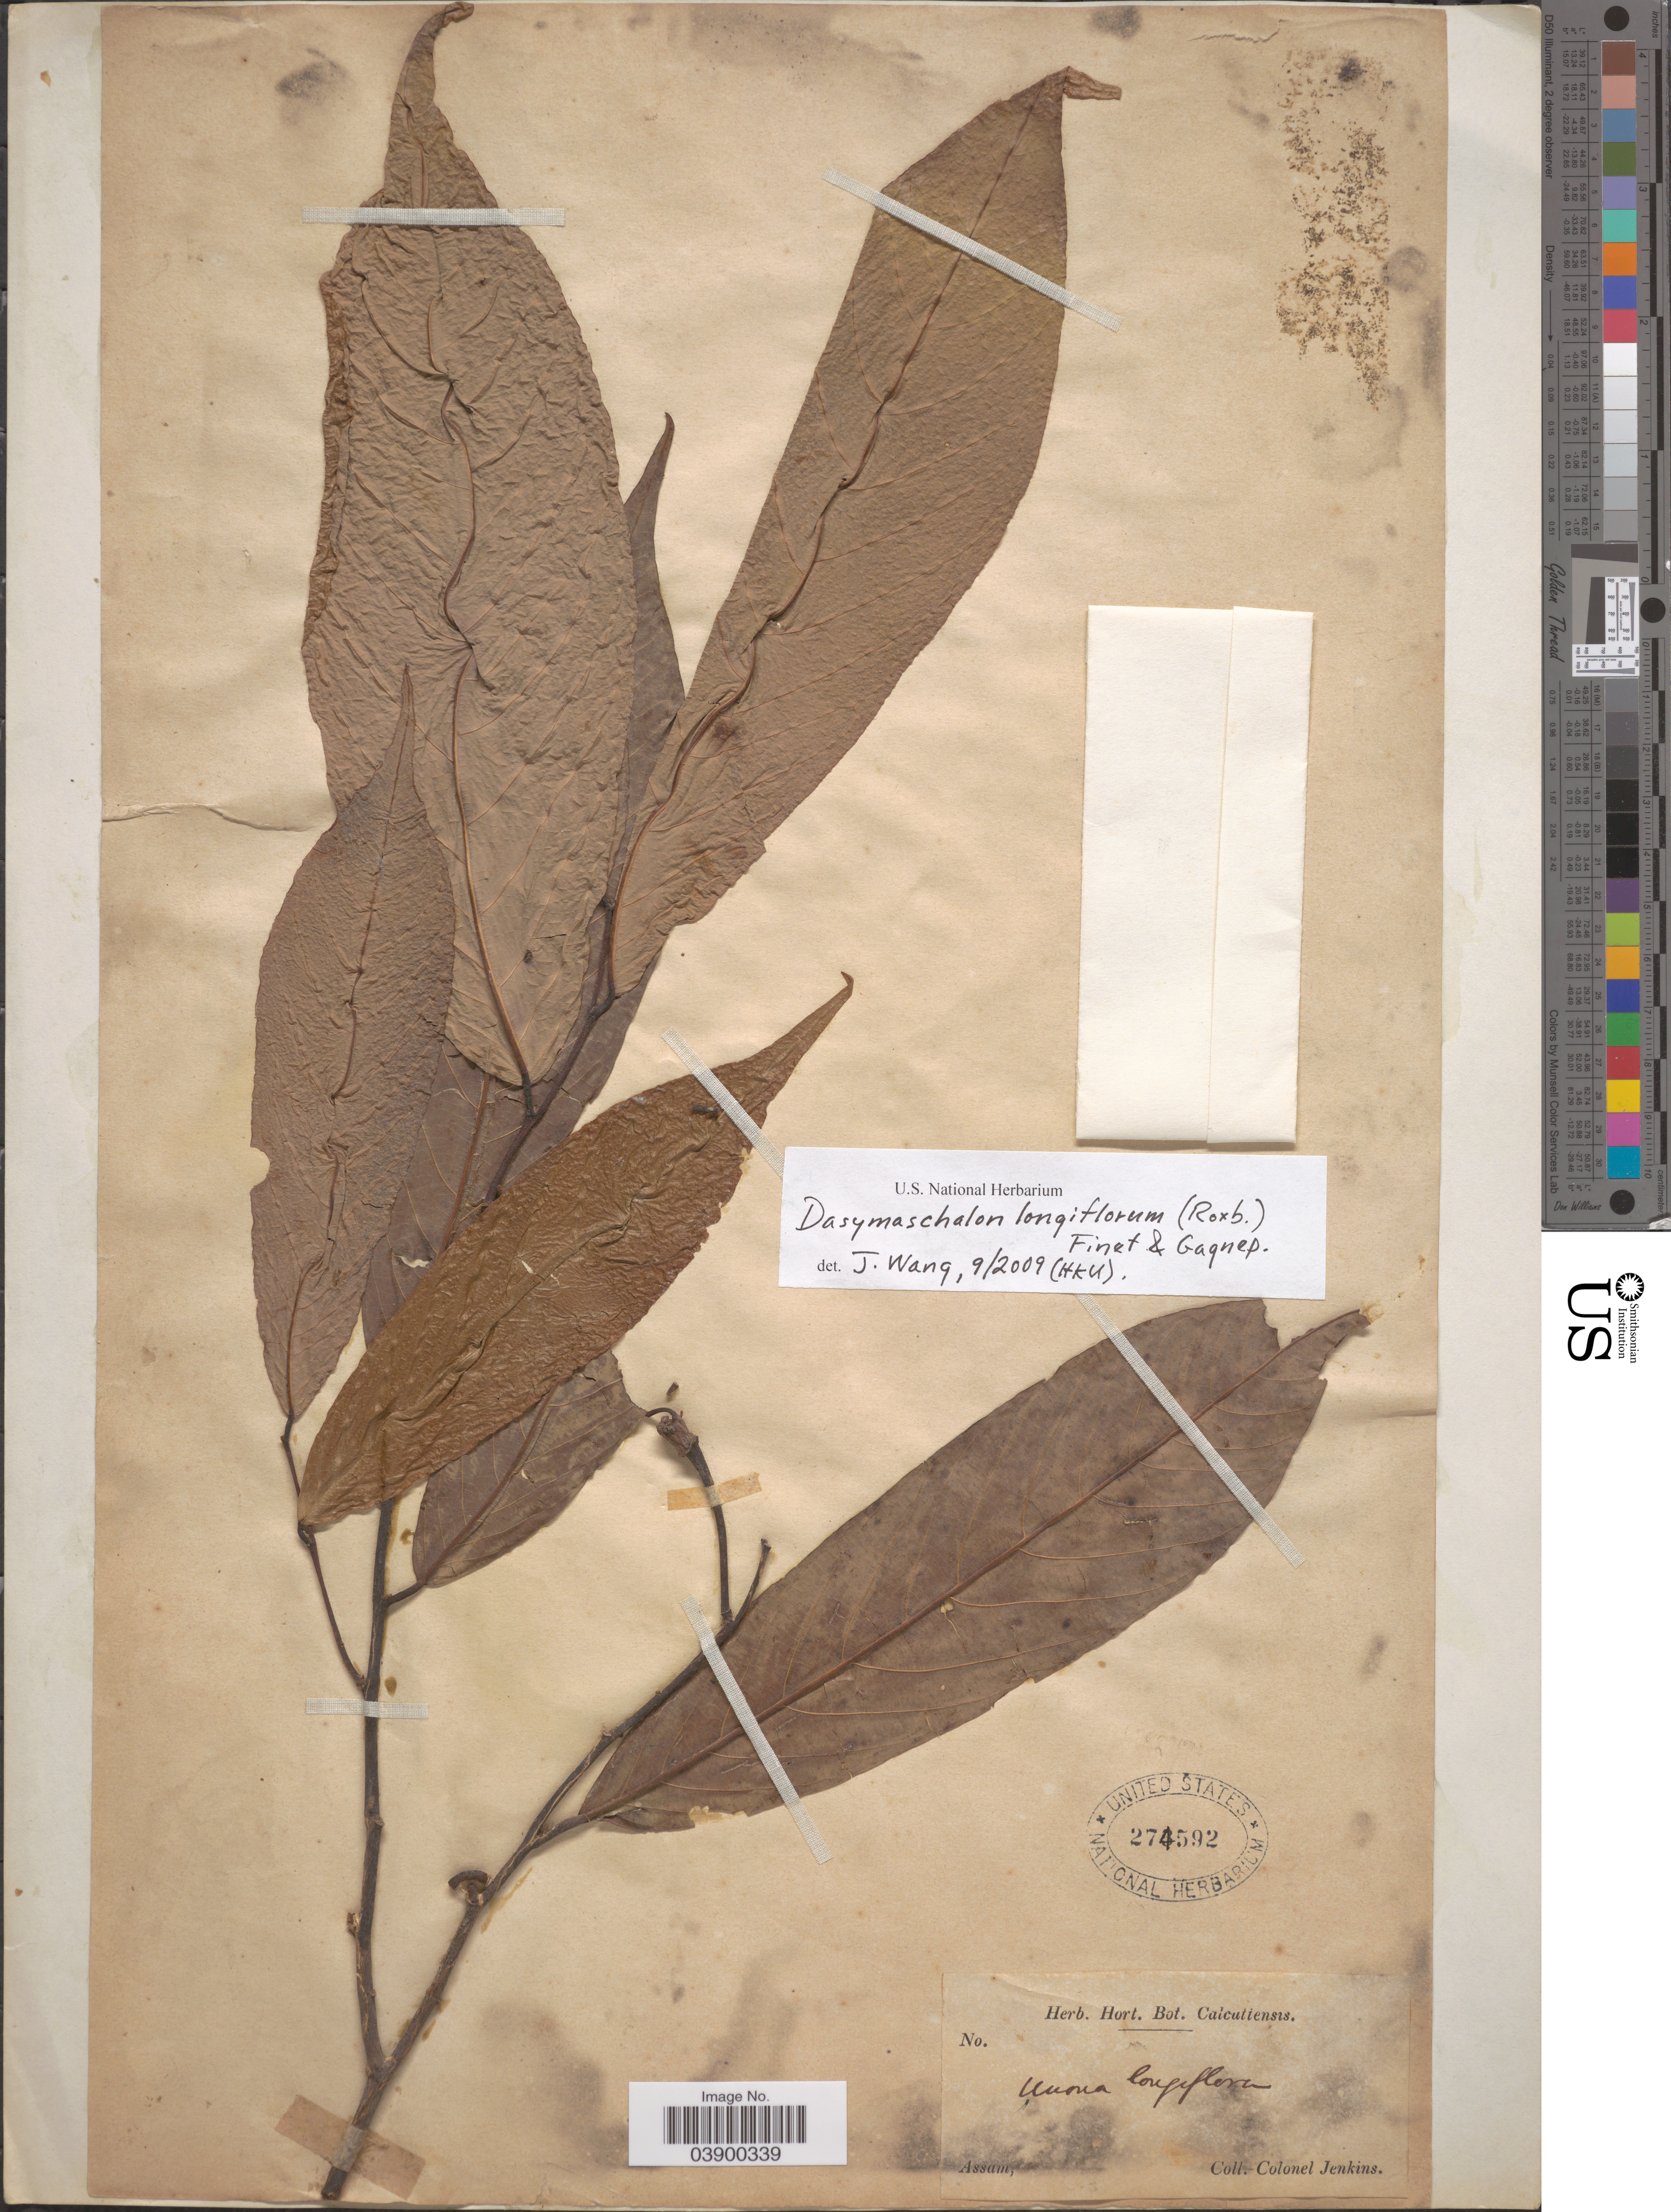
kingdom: Plantae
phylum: Tracheophyta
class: Magnoliopsida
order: Magnoliales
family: Annonaceae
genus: Dasymaschalon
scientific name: Dasymaschalon longiflorum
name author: (Roxb.) Finet & Gagnep.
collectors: C. Jenkins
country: India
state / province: Assam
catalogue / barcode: US 274592